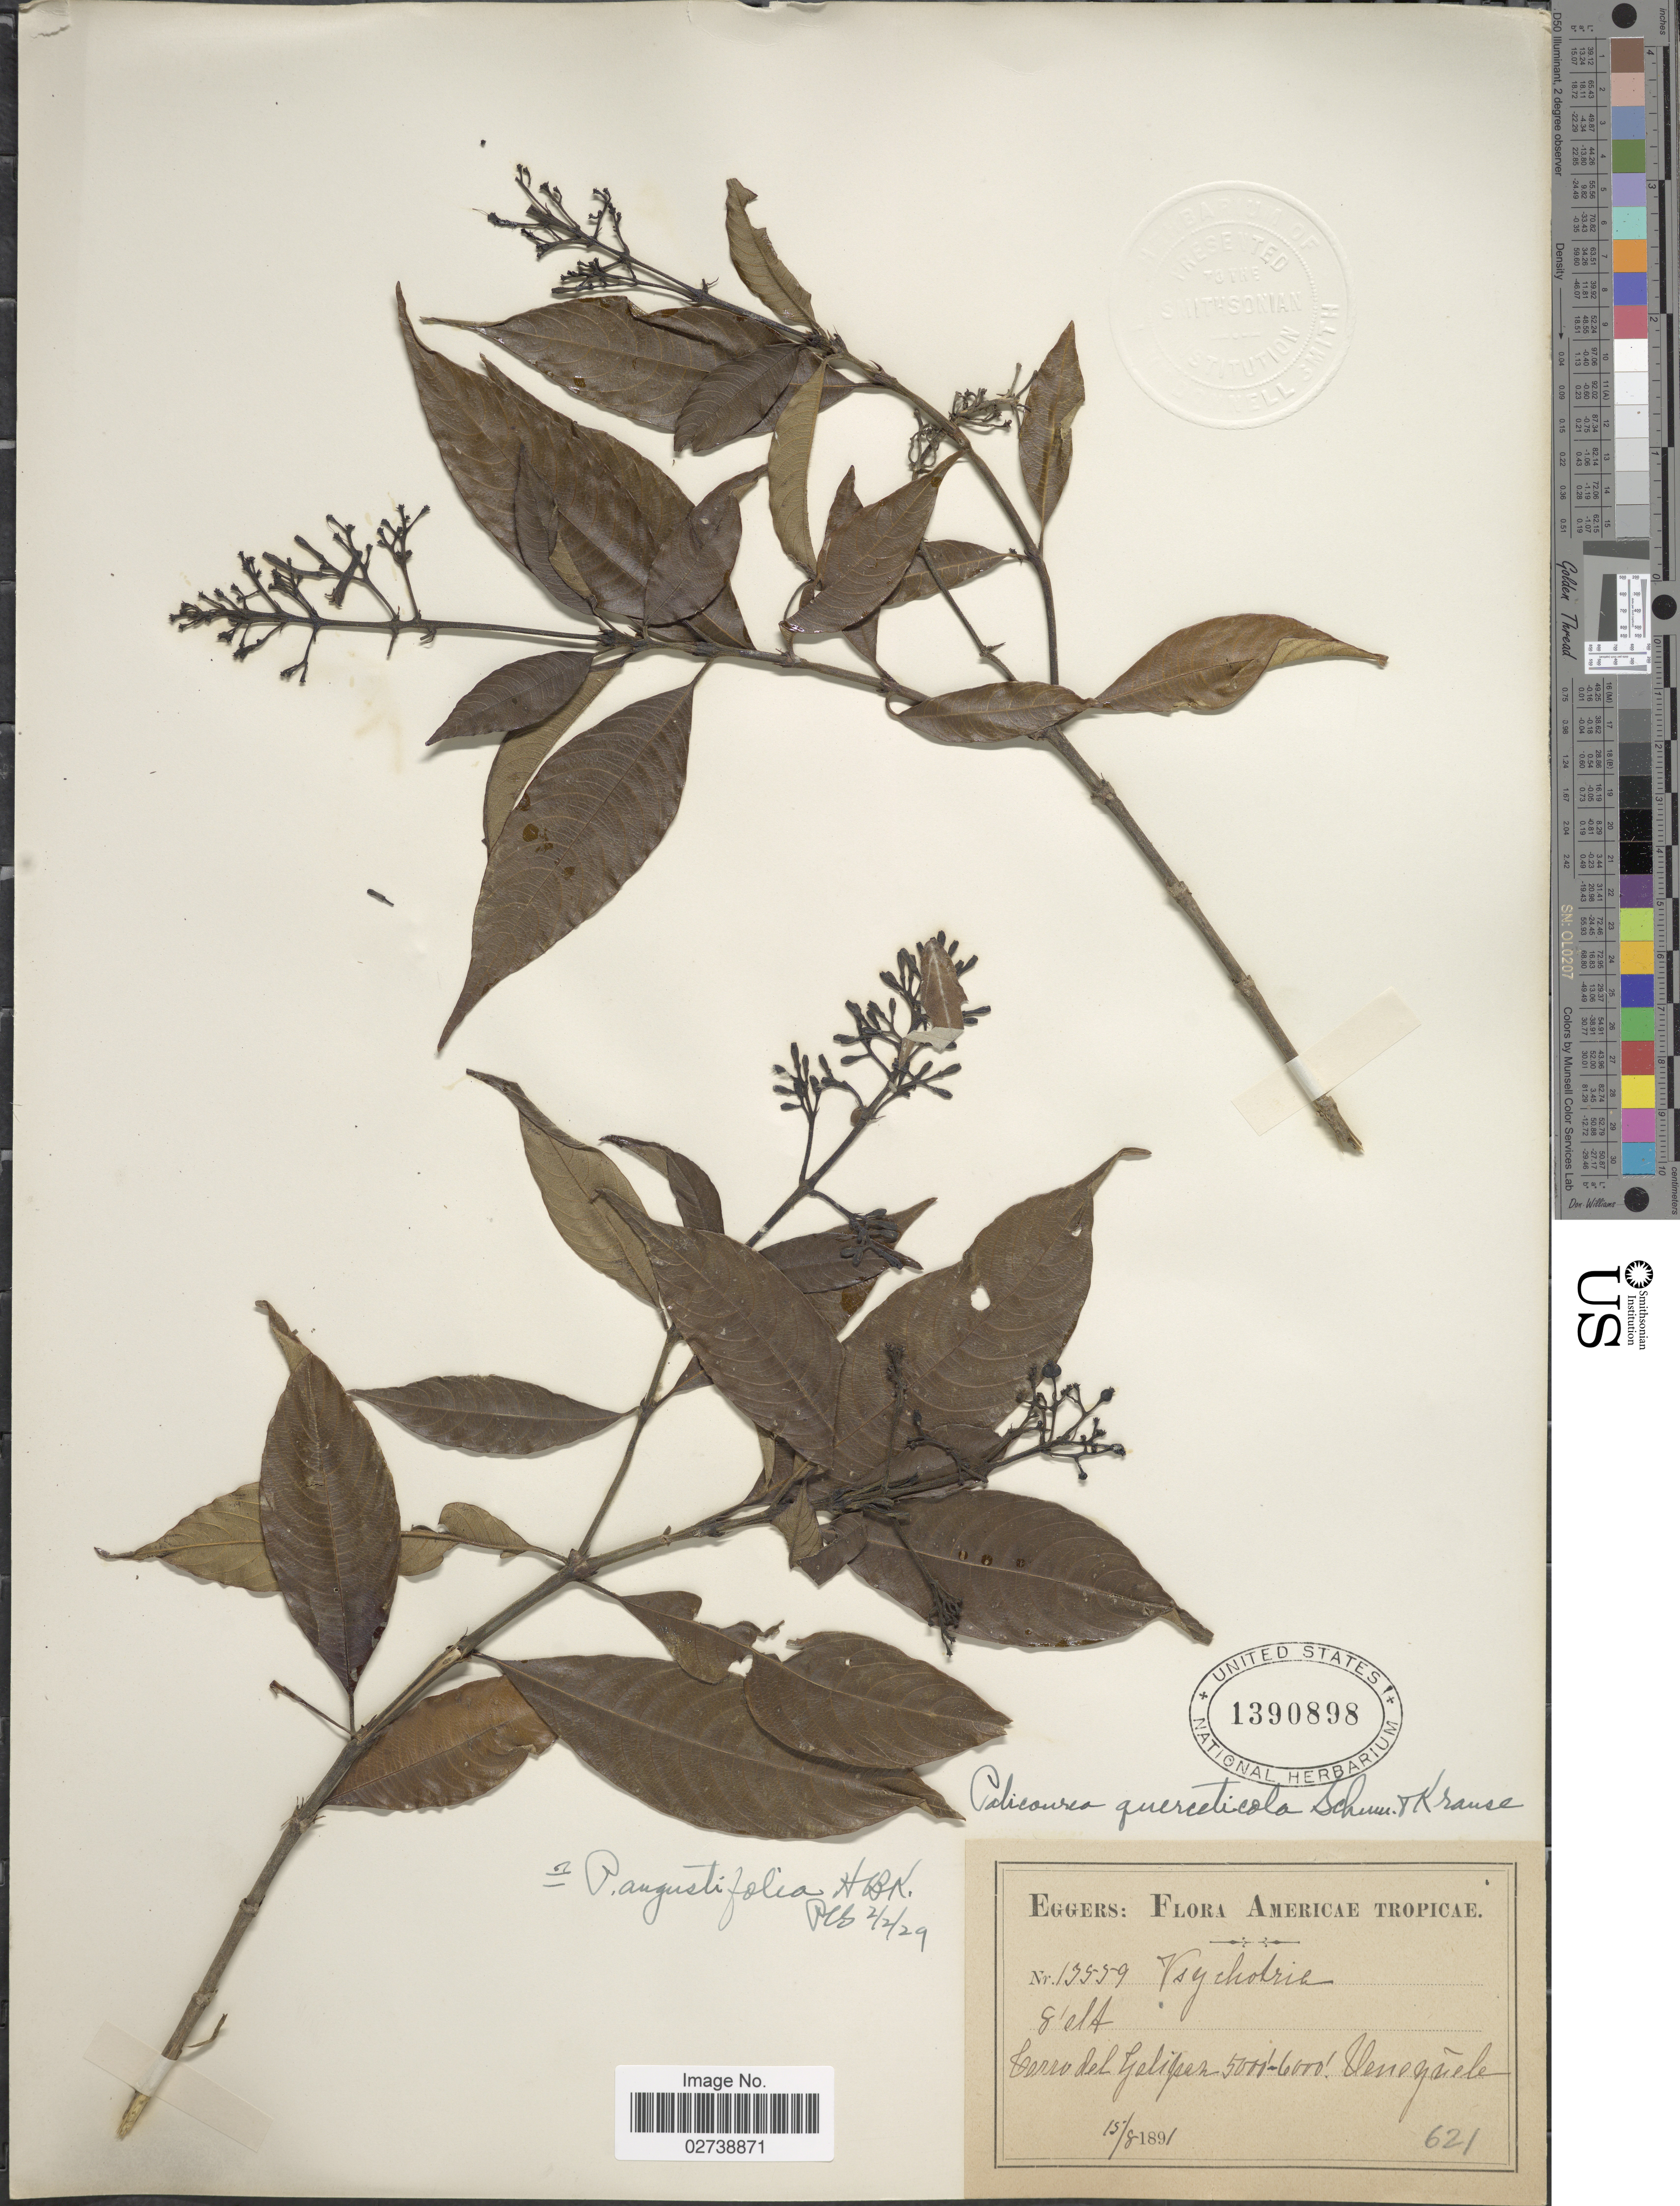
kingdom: Plantae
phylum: Tracheophyta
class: Magnoliopsida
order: Gentianales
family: Rubiaceae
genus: Palicourea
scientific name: Palicourea angustifolia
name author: Kunth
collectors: -. Eggers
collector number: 13559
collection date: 1891-08-15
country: Venezuela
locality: Cerro del Galipan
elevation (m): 1524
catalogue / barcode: US 1390898